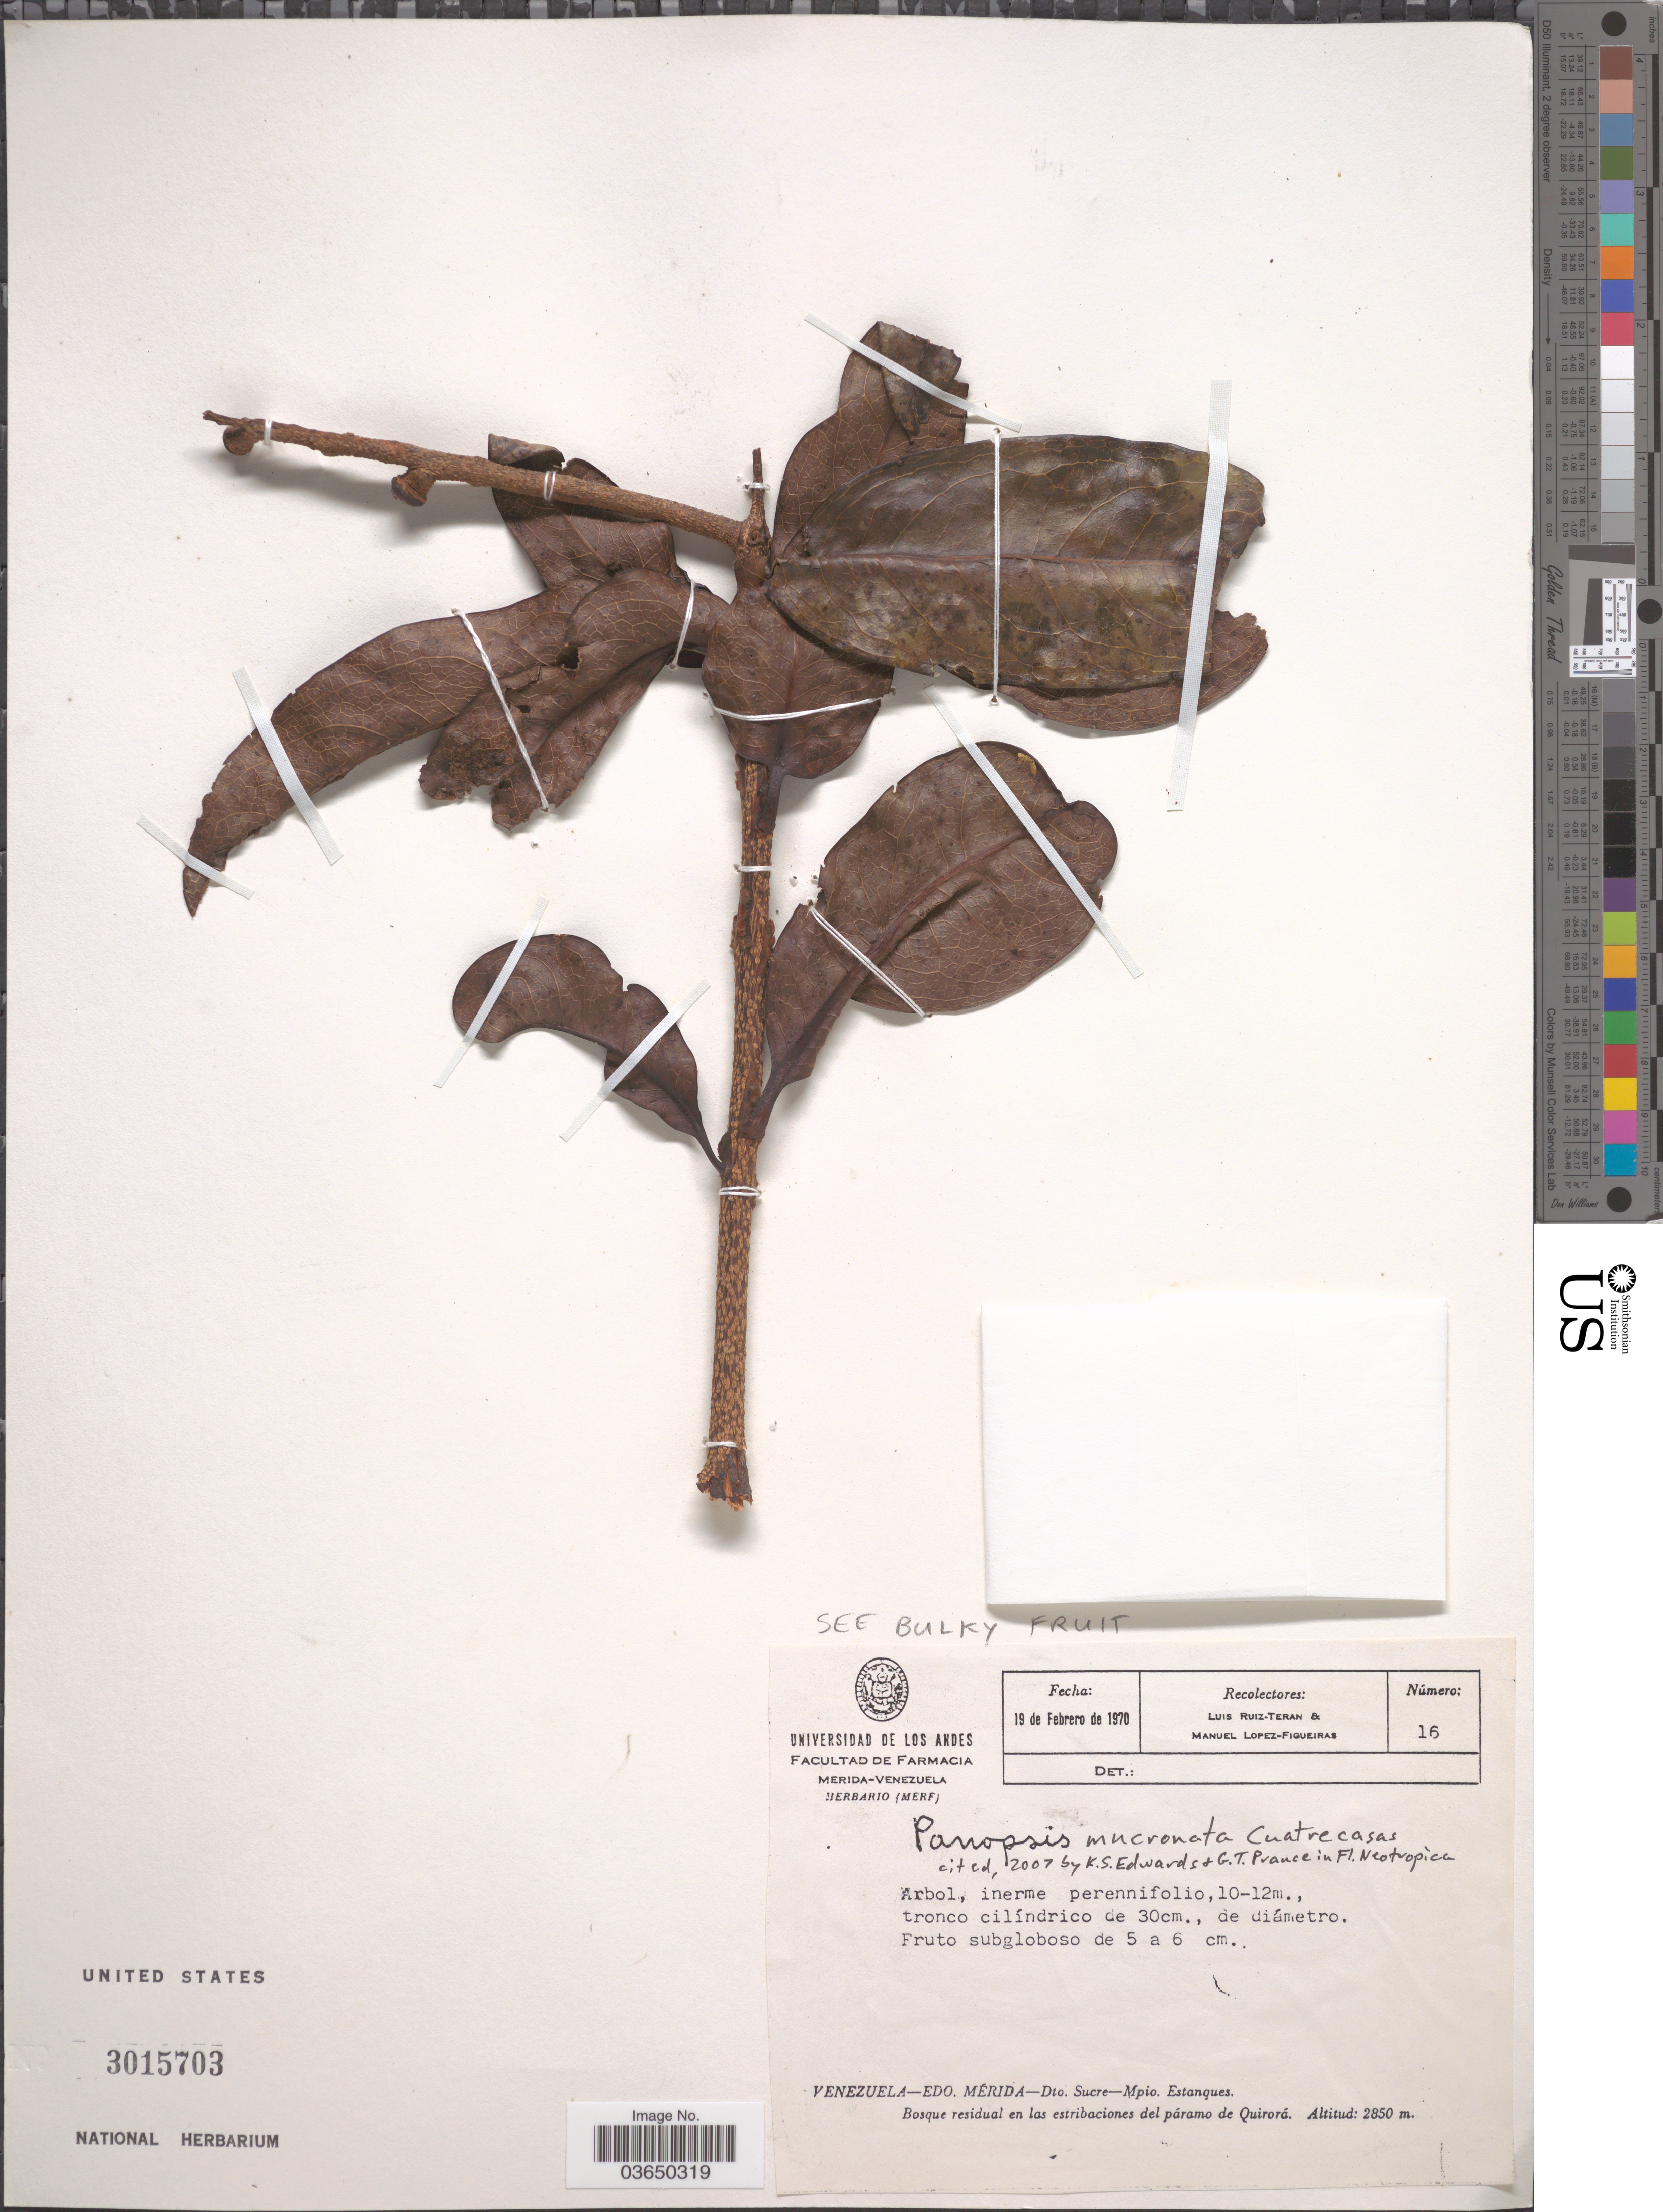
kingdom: Plantae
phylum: Tracheophyta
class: Magnoliopsida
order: Proteales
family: Proteaceae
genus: Panopsis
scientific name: Panopsis mucronata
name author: Cuatrec.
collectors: L. E. Ruíz-Terán & M. López Figueiras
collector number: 16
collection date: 1970-02-19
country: Venezuela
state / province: Merida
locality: Edo. Merida - Dto. Sucre - Mpio. Estanques. Bosque residual en las estribaciones del páramo de Quirorá.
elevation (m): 2850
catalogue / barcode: US 3015703